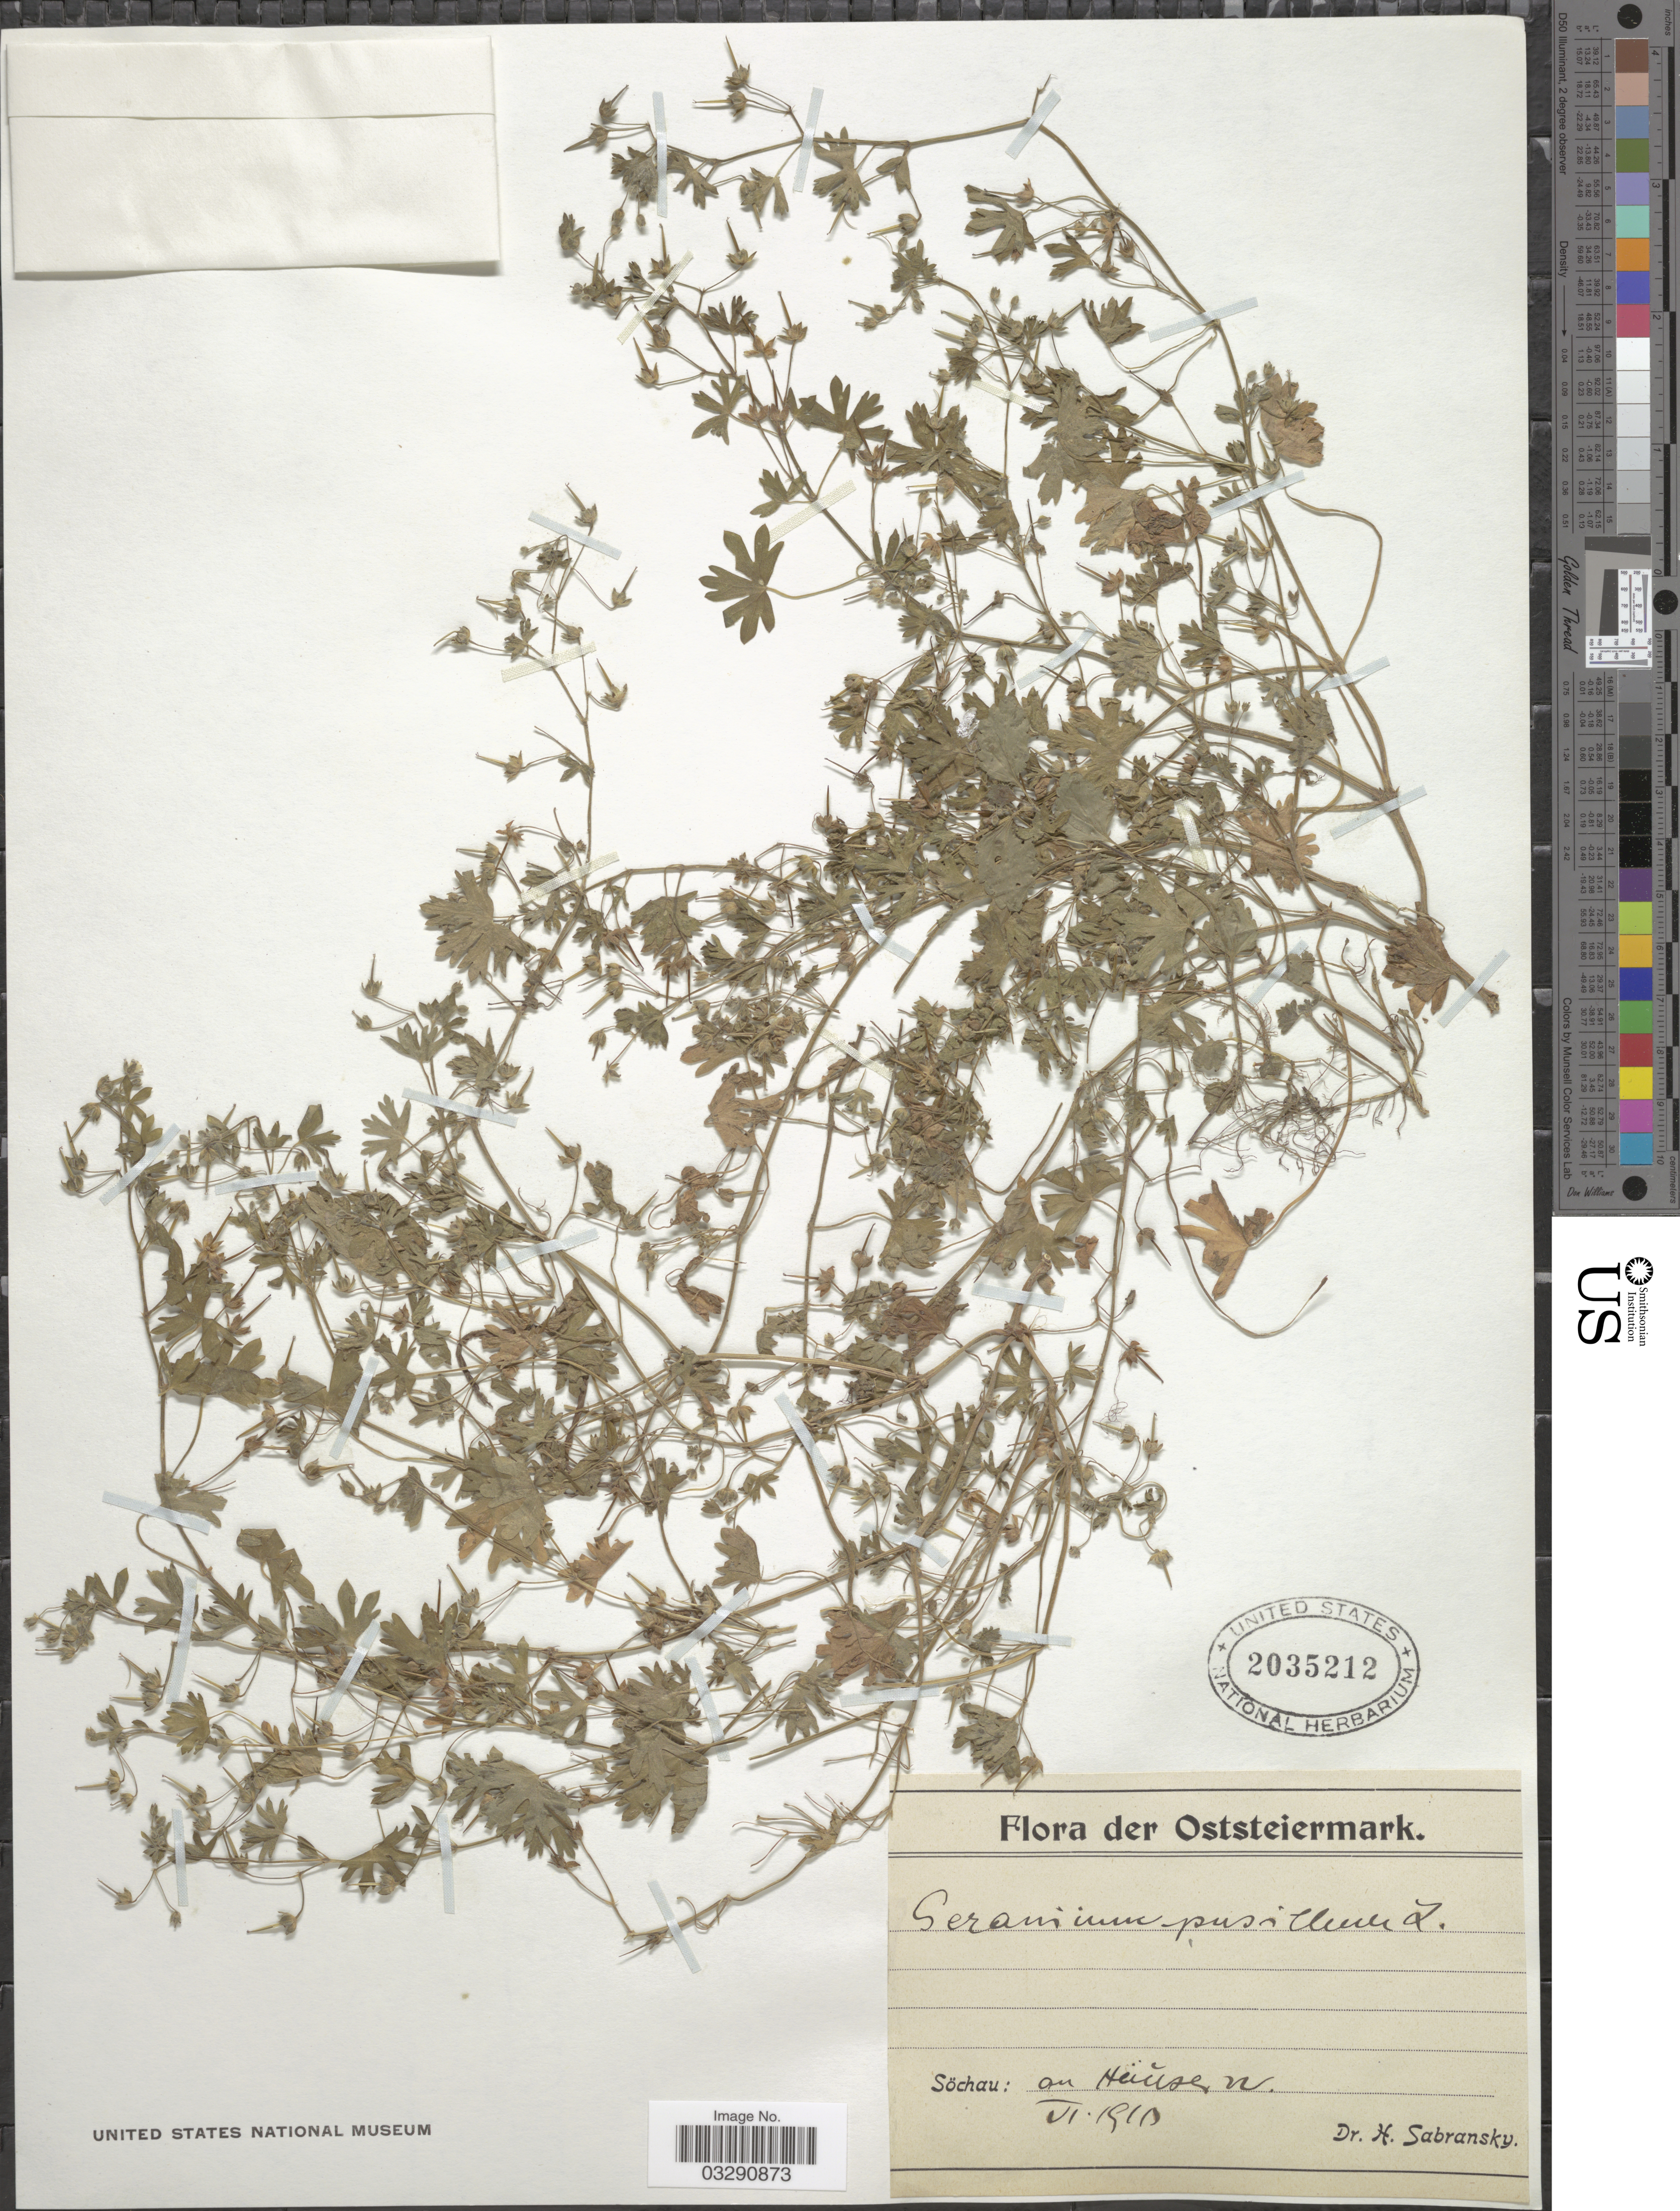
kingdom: Plantae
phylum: Tracheophyta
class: Magnoliopsida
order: Geraniales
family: Geraniaceae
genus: Geranium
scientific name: Geranium pusillum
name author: L.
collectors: H. Sabransky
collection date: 1910-06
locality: Oststeiermark, Söchau: an Haŭse n.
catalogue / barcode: US 2035212